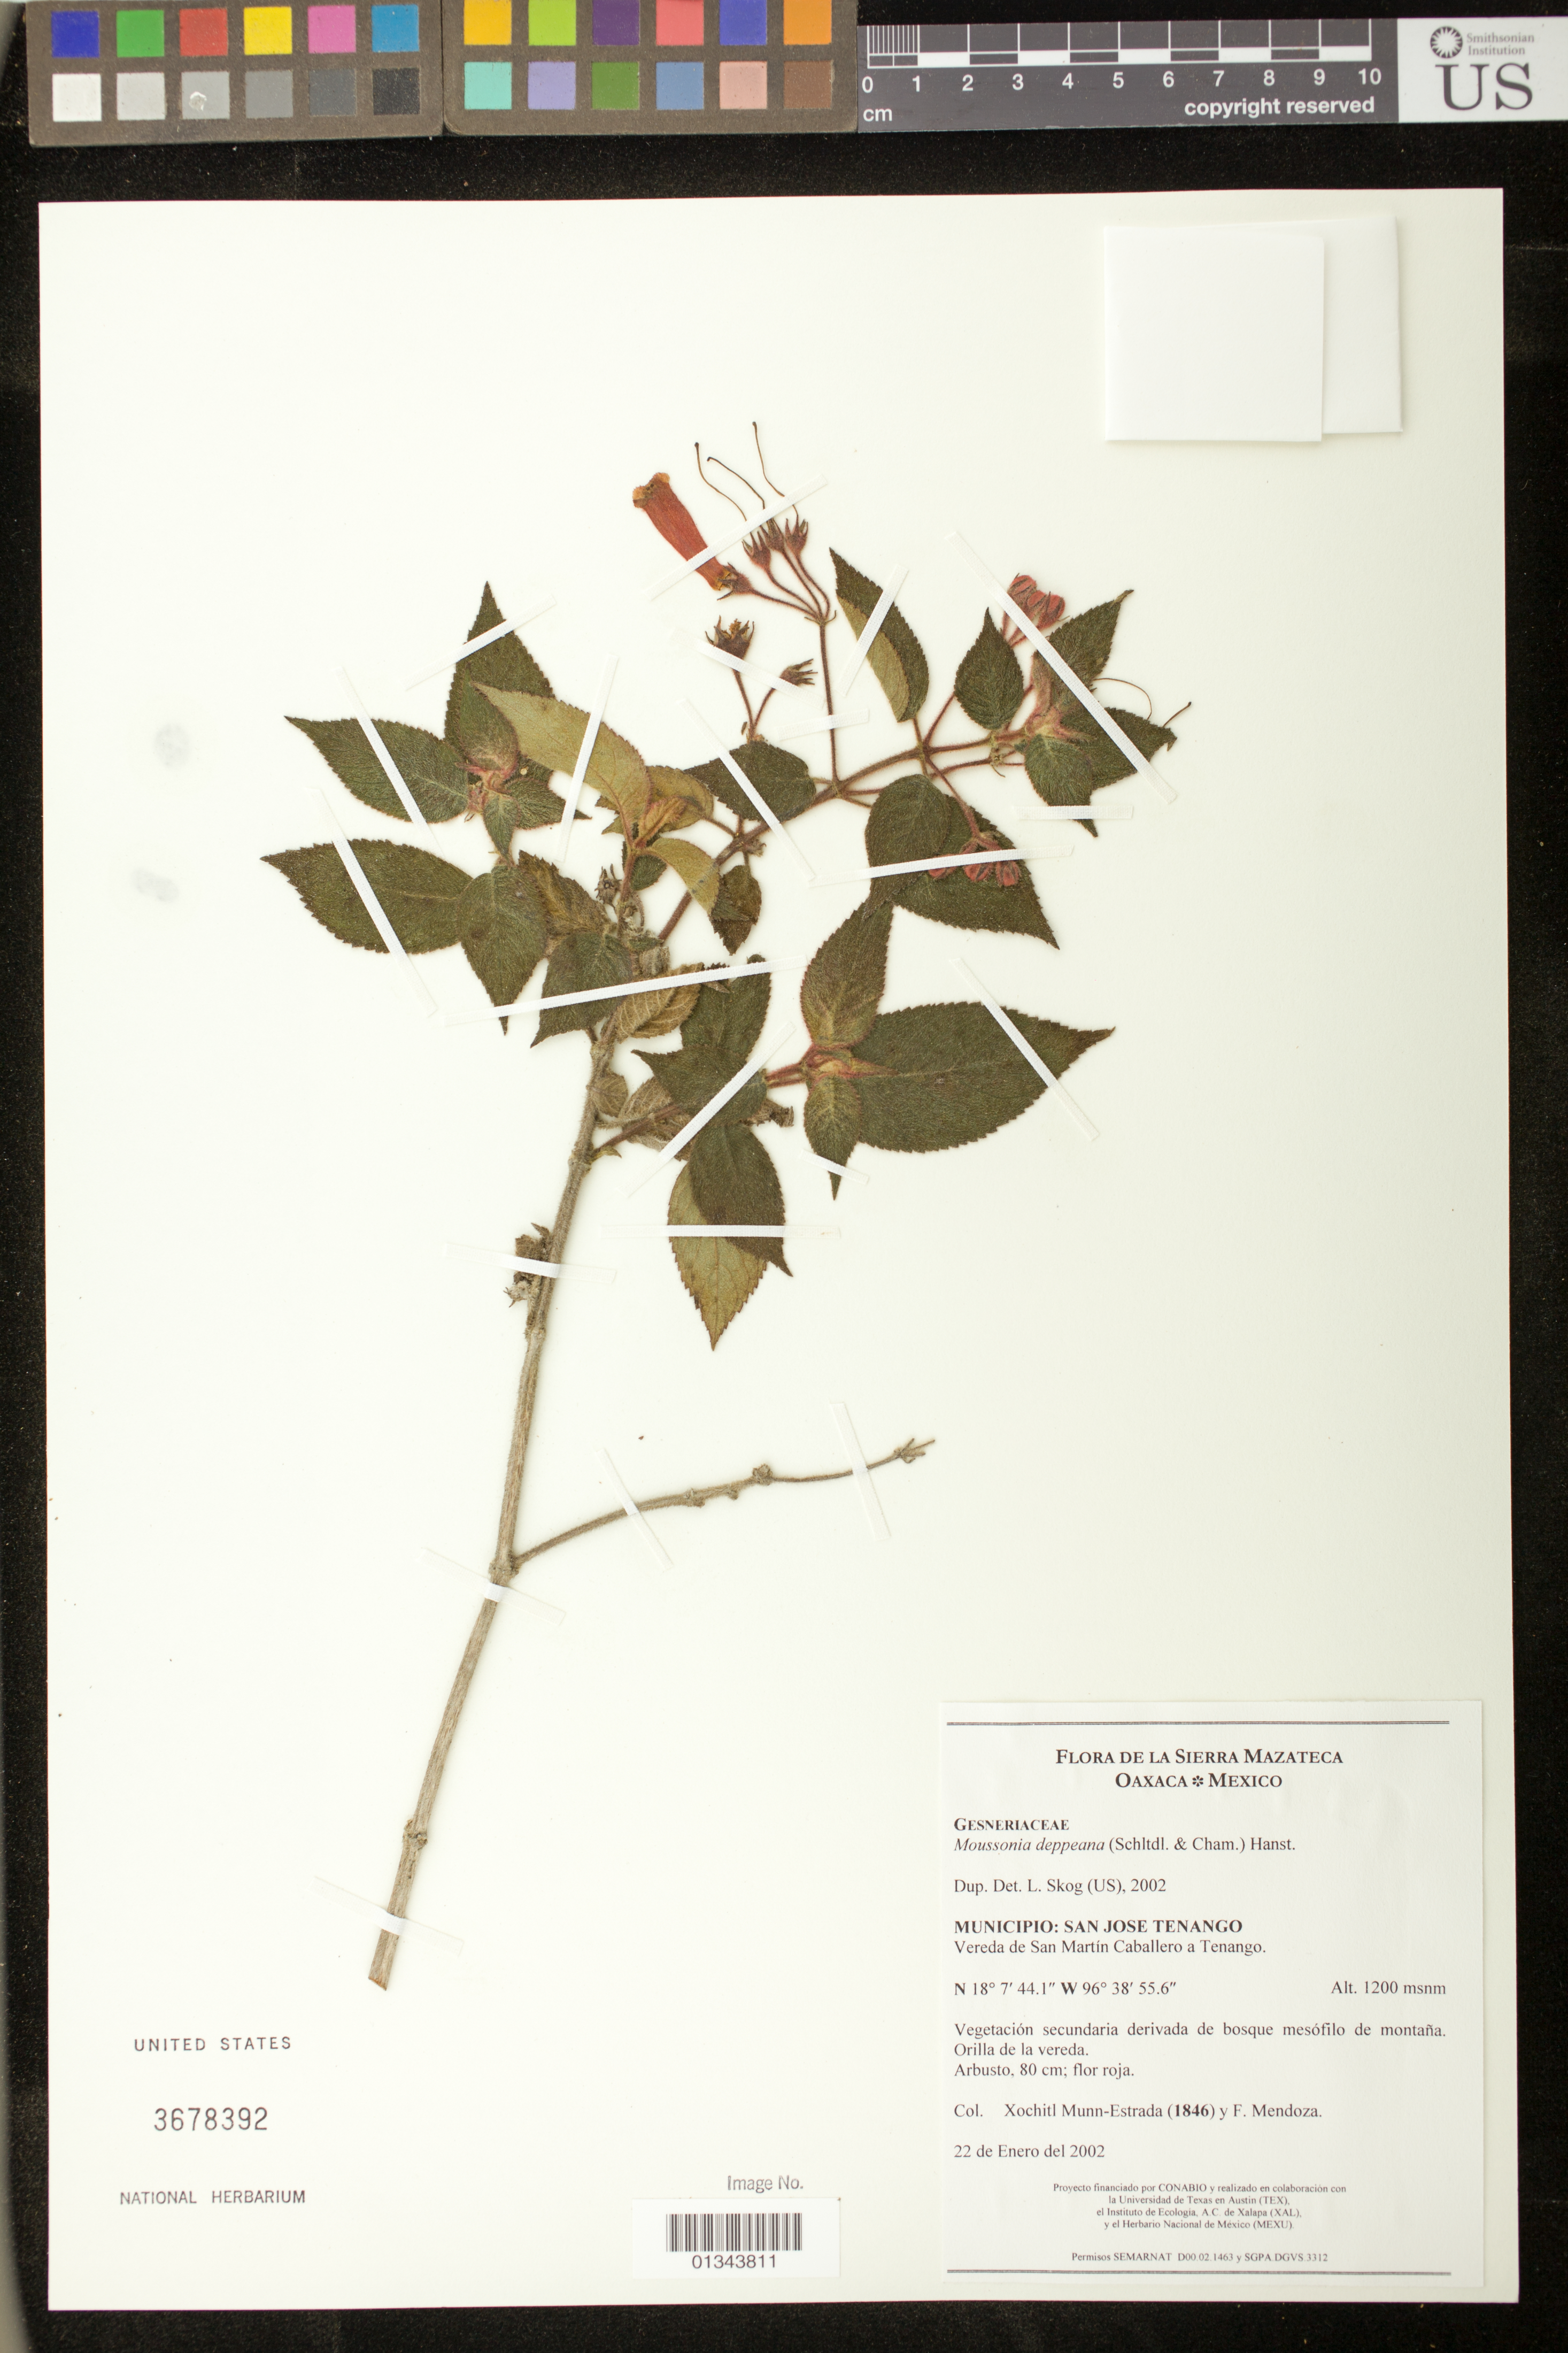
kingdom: Plantae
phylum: Tracheophyta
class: Magnoliopsida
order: Lamiales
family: Gesneriaceae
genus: Moussonia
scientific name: Moussonia deppeana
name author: (Schltdl. & Cham.) Klotzsch ex Hanst.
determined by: Skog, Laurence E.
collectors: X. Munn-Estrada & F. Mendoza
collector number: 1846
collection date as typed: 22 de Enero del 2002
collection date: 2002-01-22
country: Mexico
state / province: Oaxaca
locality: San Jose Tenango, Vereda de San Martin Caballero a Tenango.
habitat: Vegetacion secundaria derivada de bosque mesofilo de montana. Orilla de la vereda.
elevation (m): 1200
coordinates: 18 07 44.1 N, 96 38 55.6 W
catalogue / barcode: US 3678392